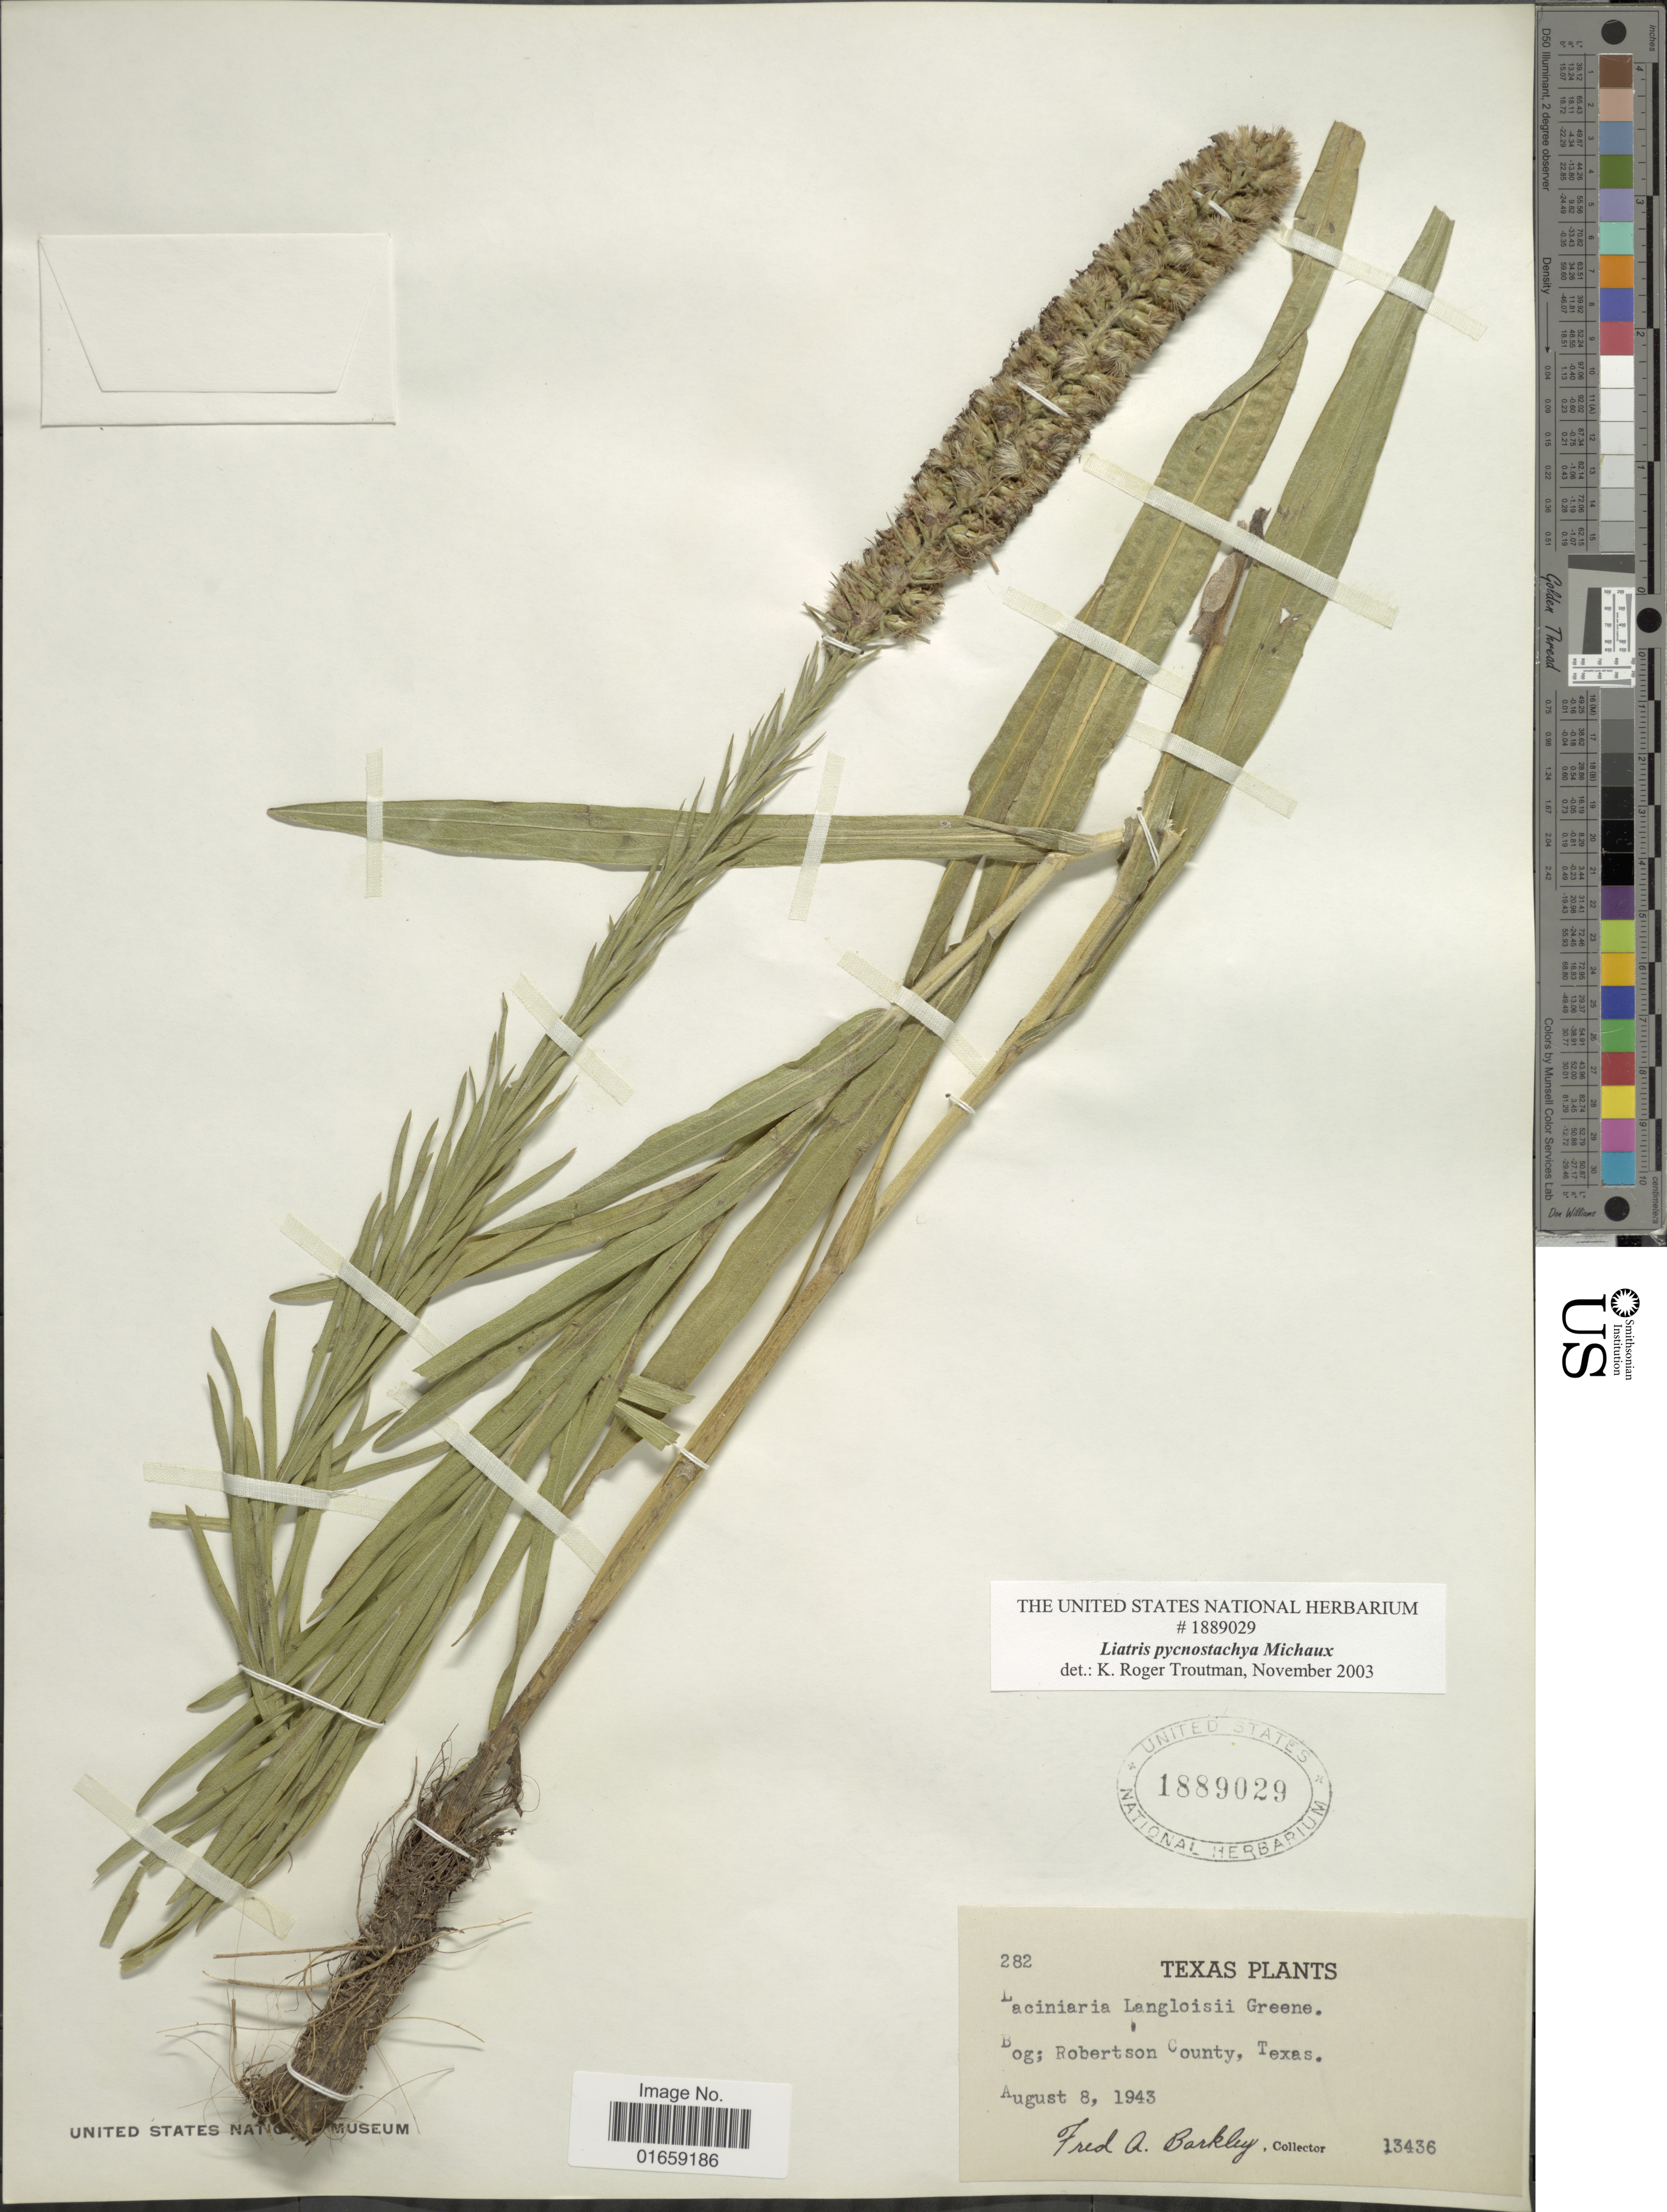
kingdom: Plantae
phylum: Tracheophyta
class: Magnoliopsida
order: Asterales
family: Asteraceae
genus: Liatris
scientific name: Liatris pycnostachya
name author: Michx.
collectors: F. A. Barkley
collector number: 13436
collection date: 1943-08-08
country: United States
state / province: Texas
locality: Bog; Robertson County, Texas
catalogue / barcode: US 1889029